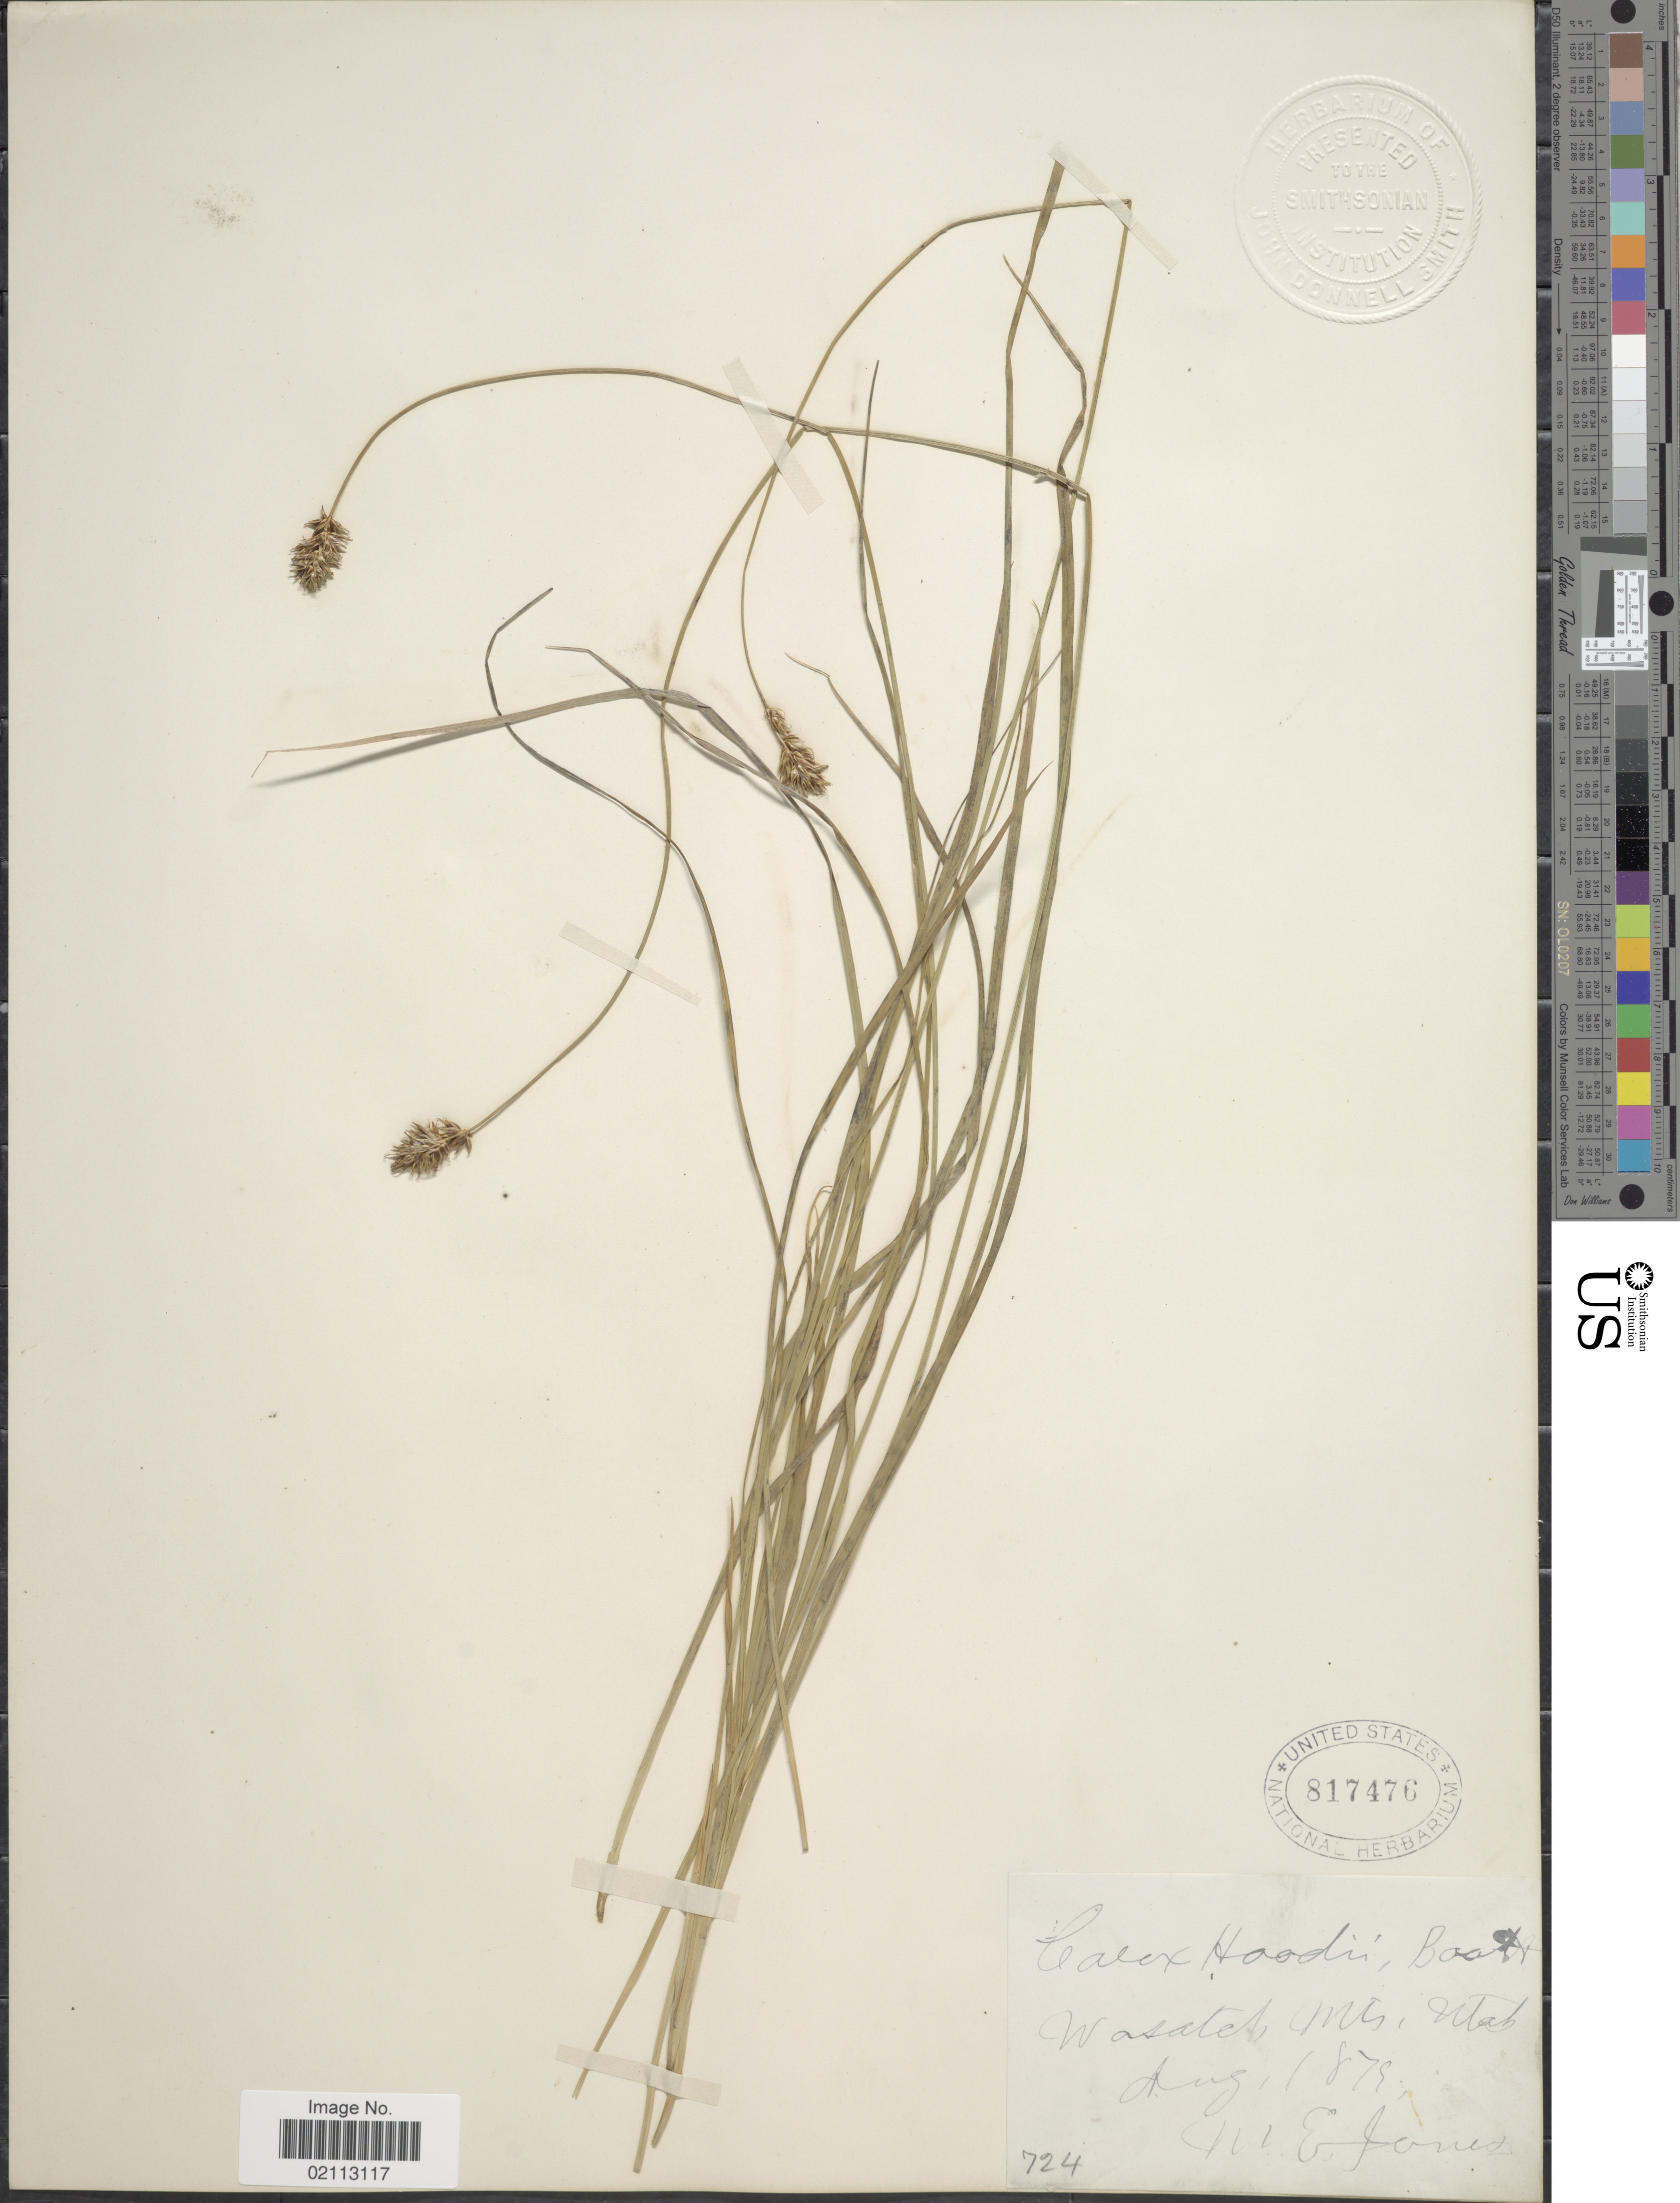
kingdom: Plantae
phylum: Tracheophyta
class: Liliopsida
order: Poales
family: Cyperaceae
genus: Carex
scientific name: Carex hoodii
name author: Boott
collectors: M. E. Jones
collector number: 724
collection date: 1879-08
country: United States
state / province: Utah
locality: Wasatch Mts.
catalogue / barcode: US 817476